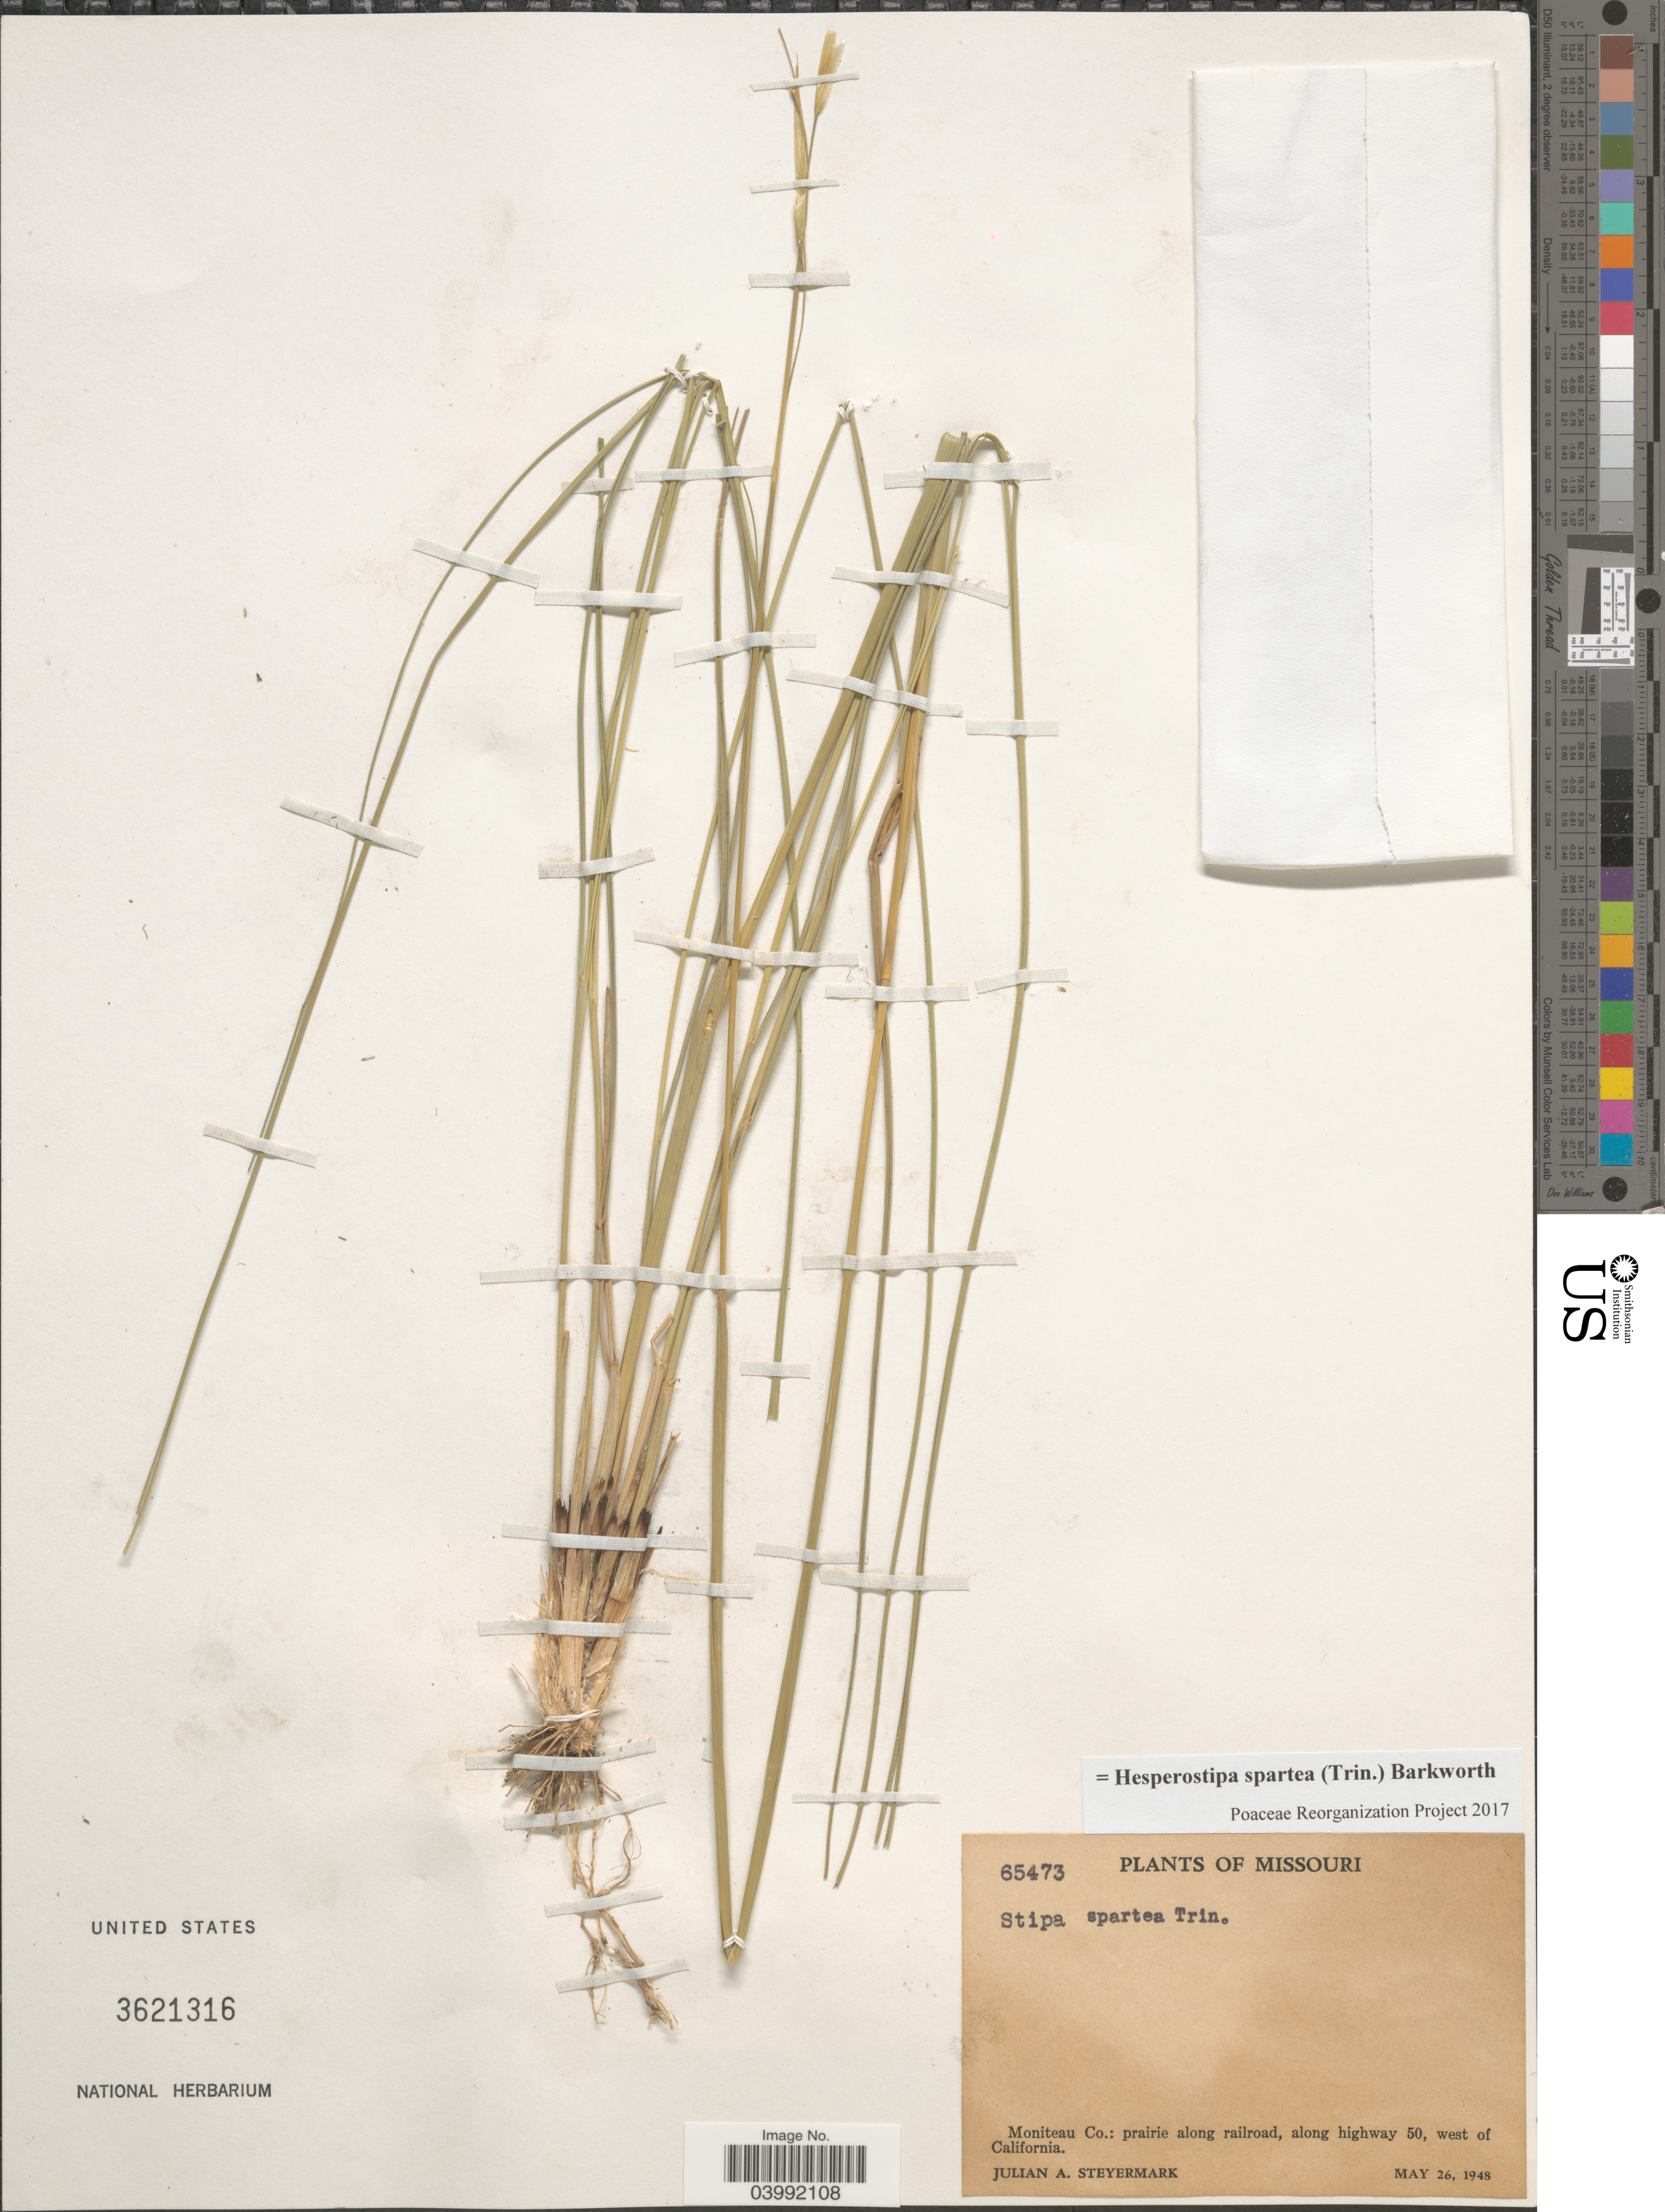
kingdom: Plantae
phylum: Tracheophyta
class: Liliopsida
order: Poales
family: Poaceae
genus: Hesperostipa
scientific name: Hesperostipa spartea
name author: (Trin.) Barkworth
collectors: J. Steyermark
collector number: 65473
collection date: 1948-05-26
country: United States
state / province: Missouri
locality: Moniteau Co.: prairie along railroad, along highway 50, west of California.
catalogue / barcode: US 3621316